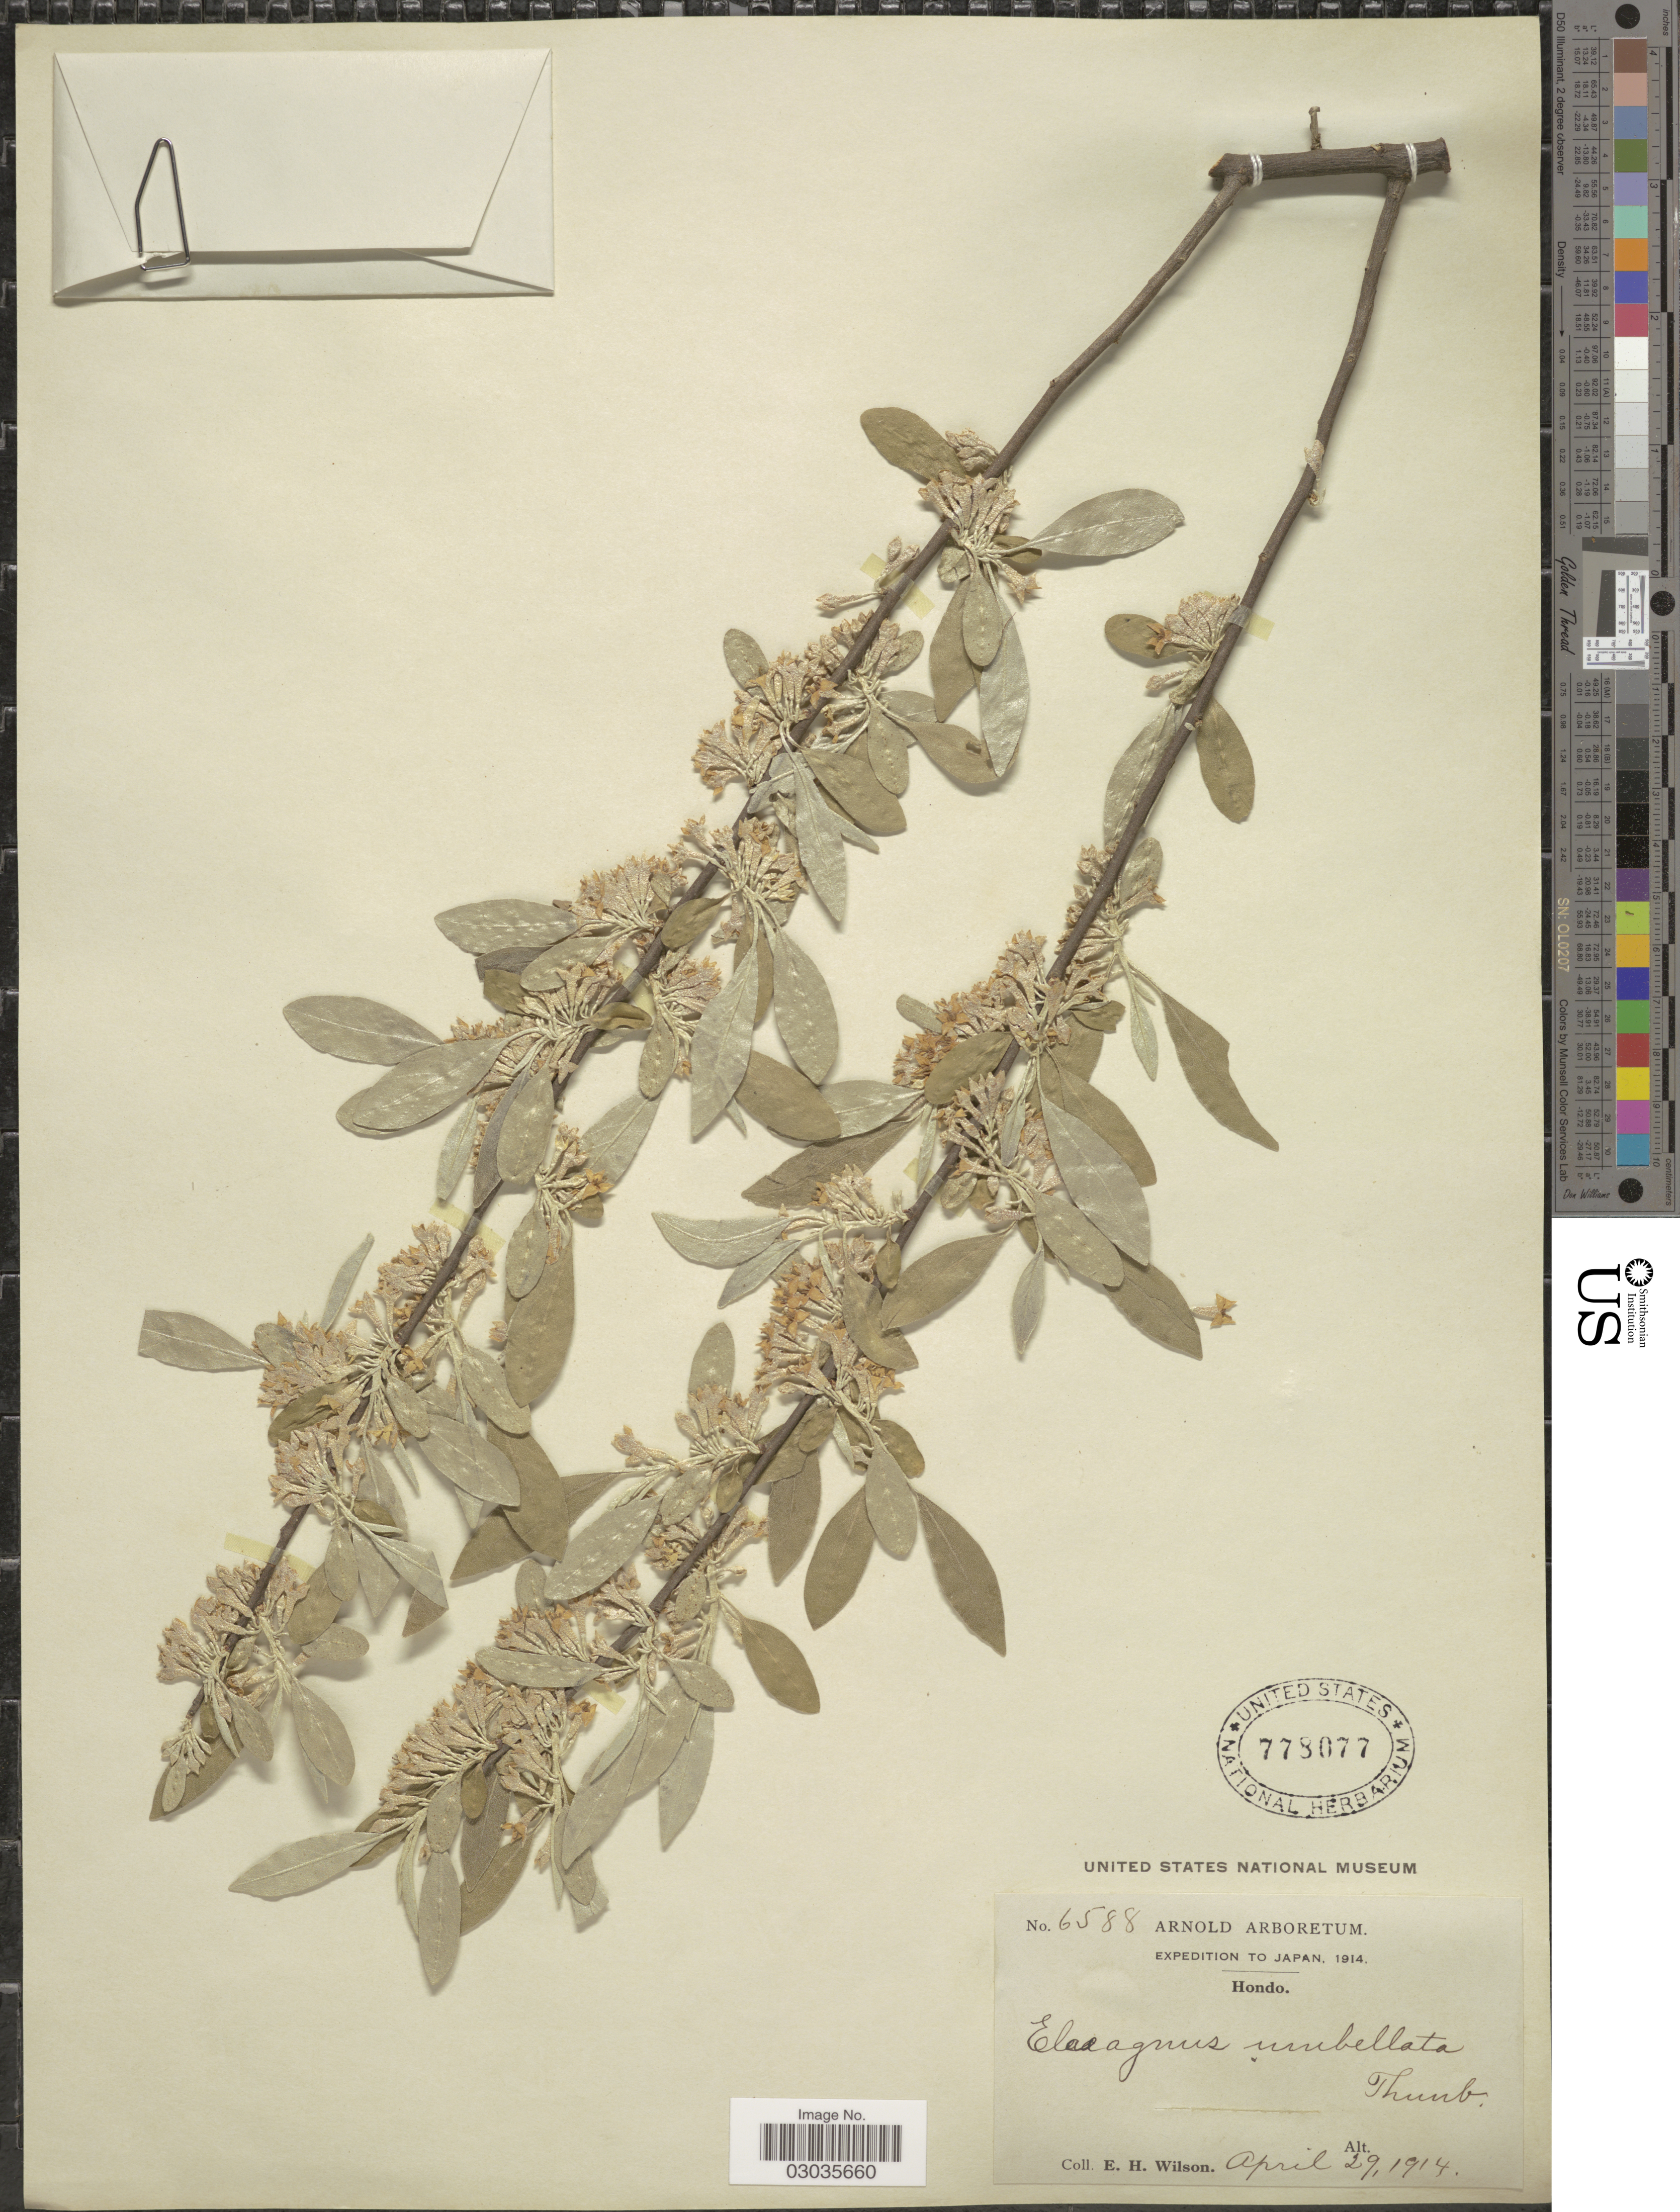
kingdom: Plantae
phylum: Tracheophyta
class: Magnoliopsida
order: Rosales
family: Elaeagnaceae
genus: Elaeagnus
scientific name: Elaeagnus umbellata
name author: Thunb.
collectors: E. Wilson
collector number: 6588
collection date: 1914-04-29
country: Japan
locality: Hondo.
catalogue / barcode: US 778077